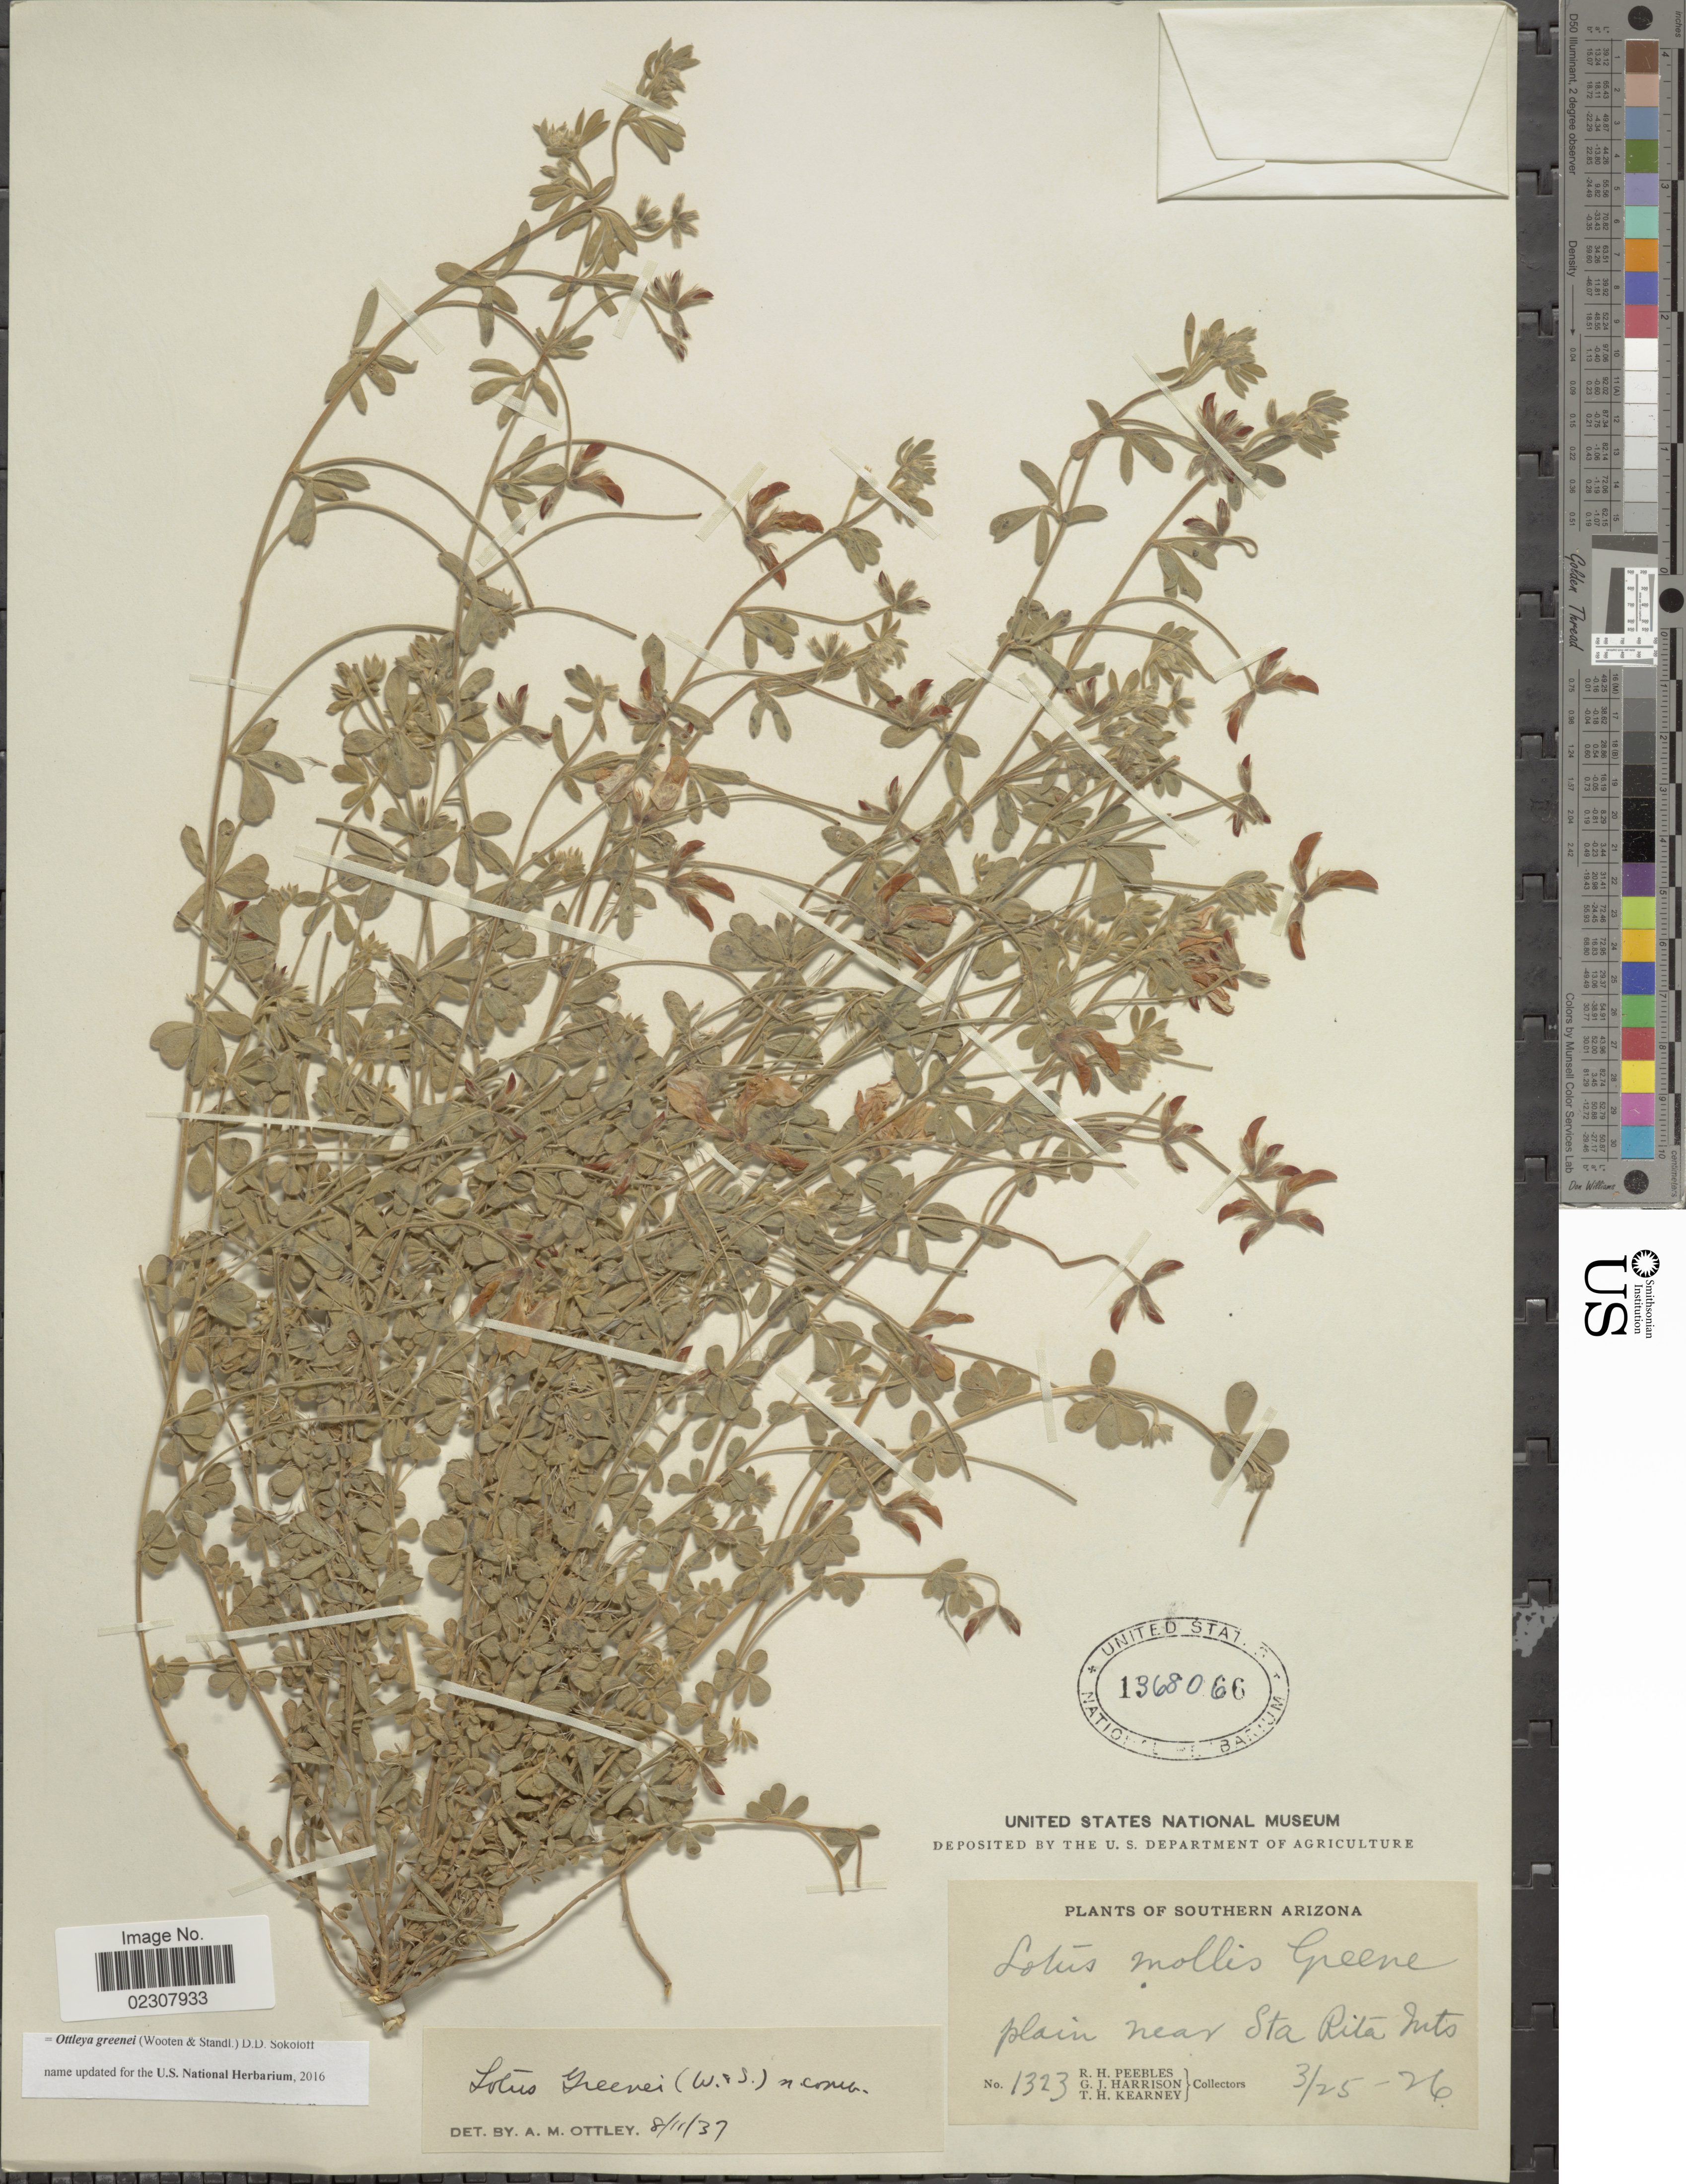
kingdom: Plantae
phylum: Tracheophyta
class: Magnoliopsida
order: Fabales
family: Fabaceae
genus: Ottleya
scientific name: Ottleya greenei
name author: (Wooten & Standl.) D.D. Sokoloff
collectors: R. H. Peebles, G. J. Harrison & T. H. Kearney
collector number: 1323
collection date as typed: Transcribed d/m/y: 25/3/26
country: United States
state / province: Arizona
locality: Southern Arizona, plain near Sta Rita Mts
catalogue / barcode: US 1368066